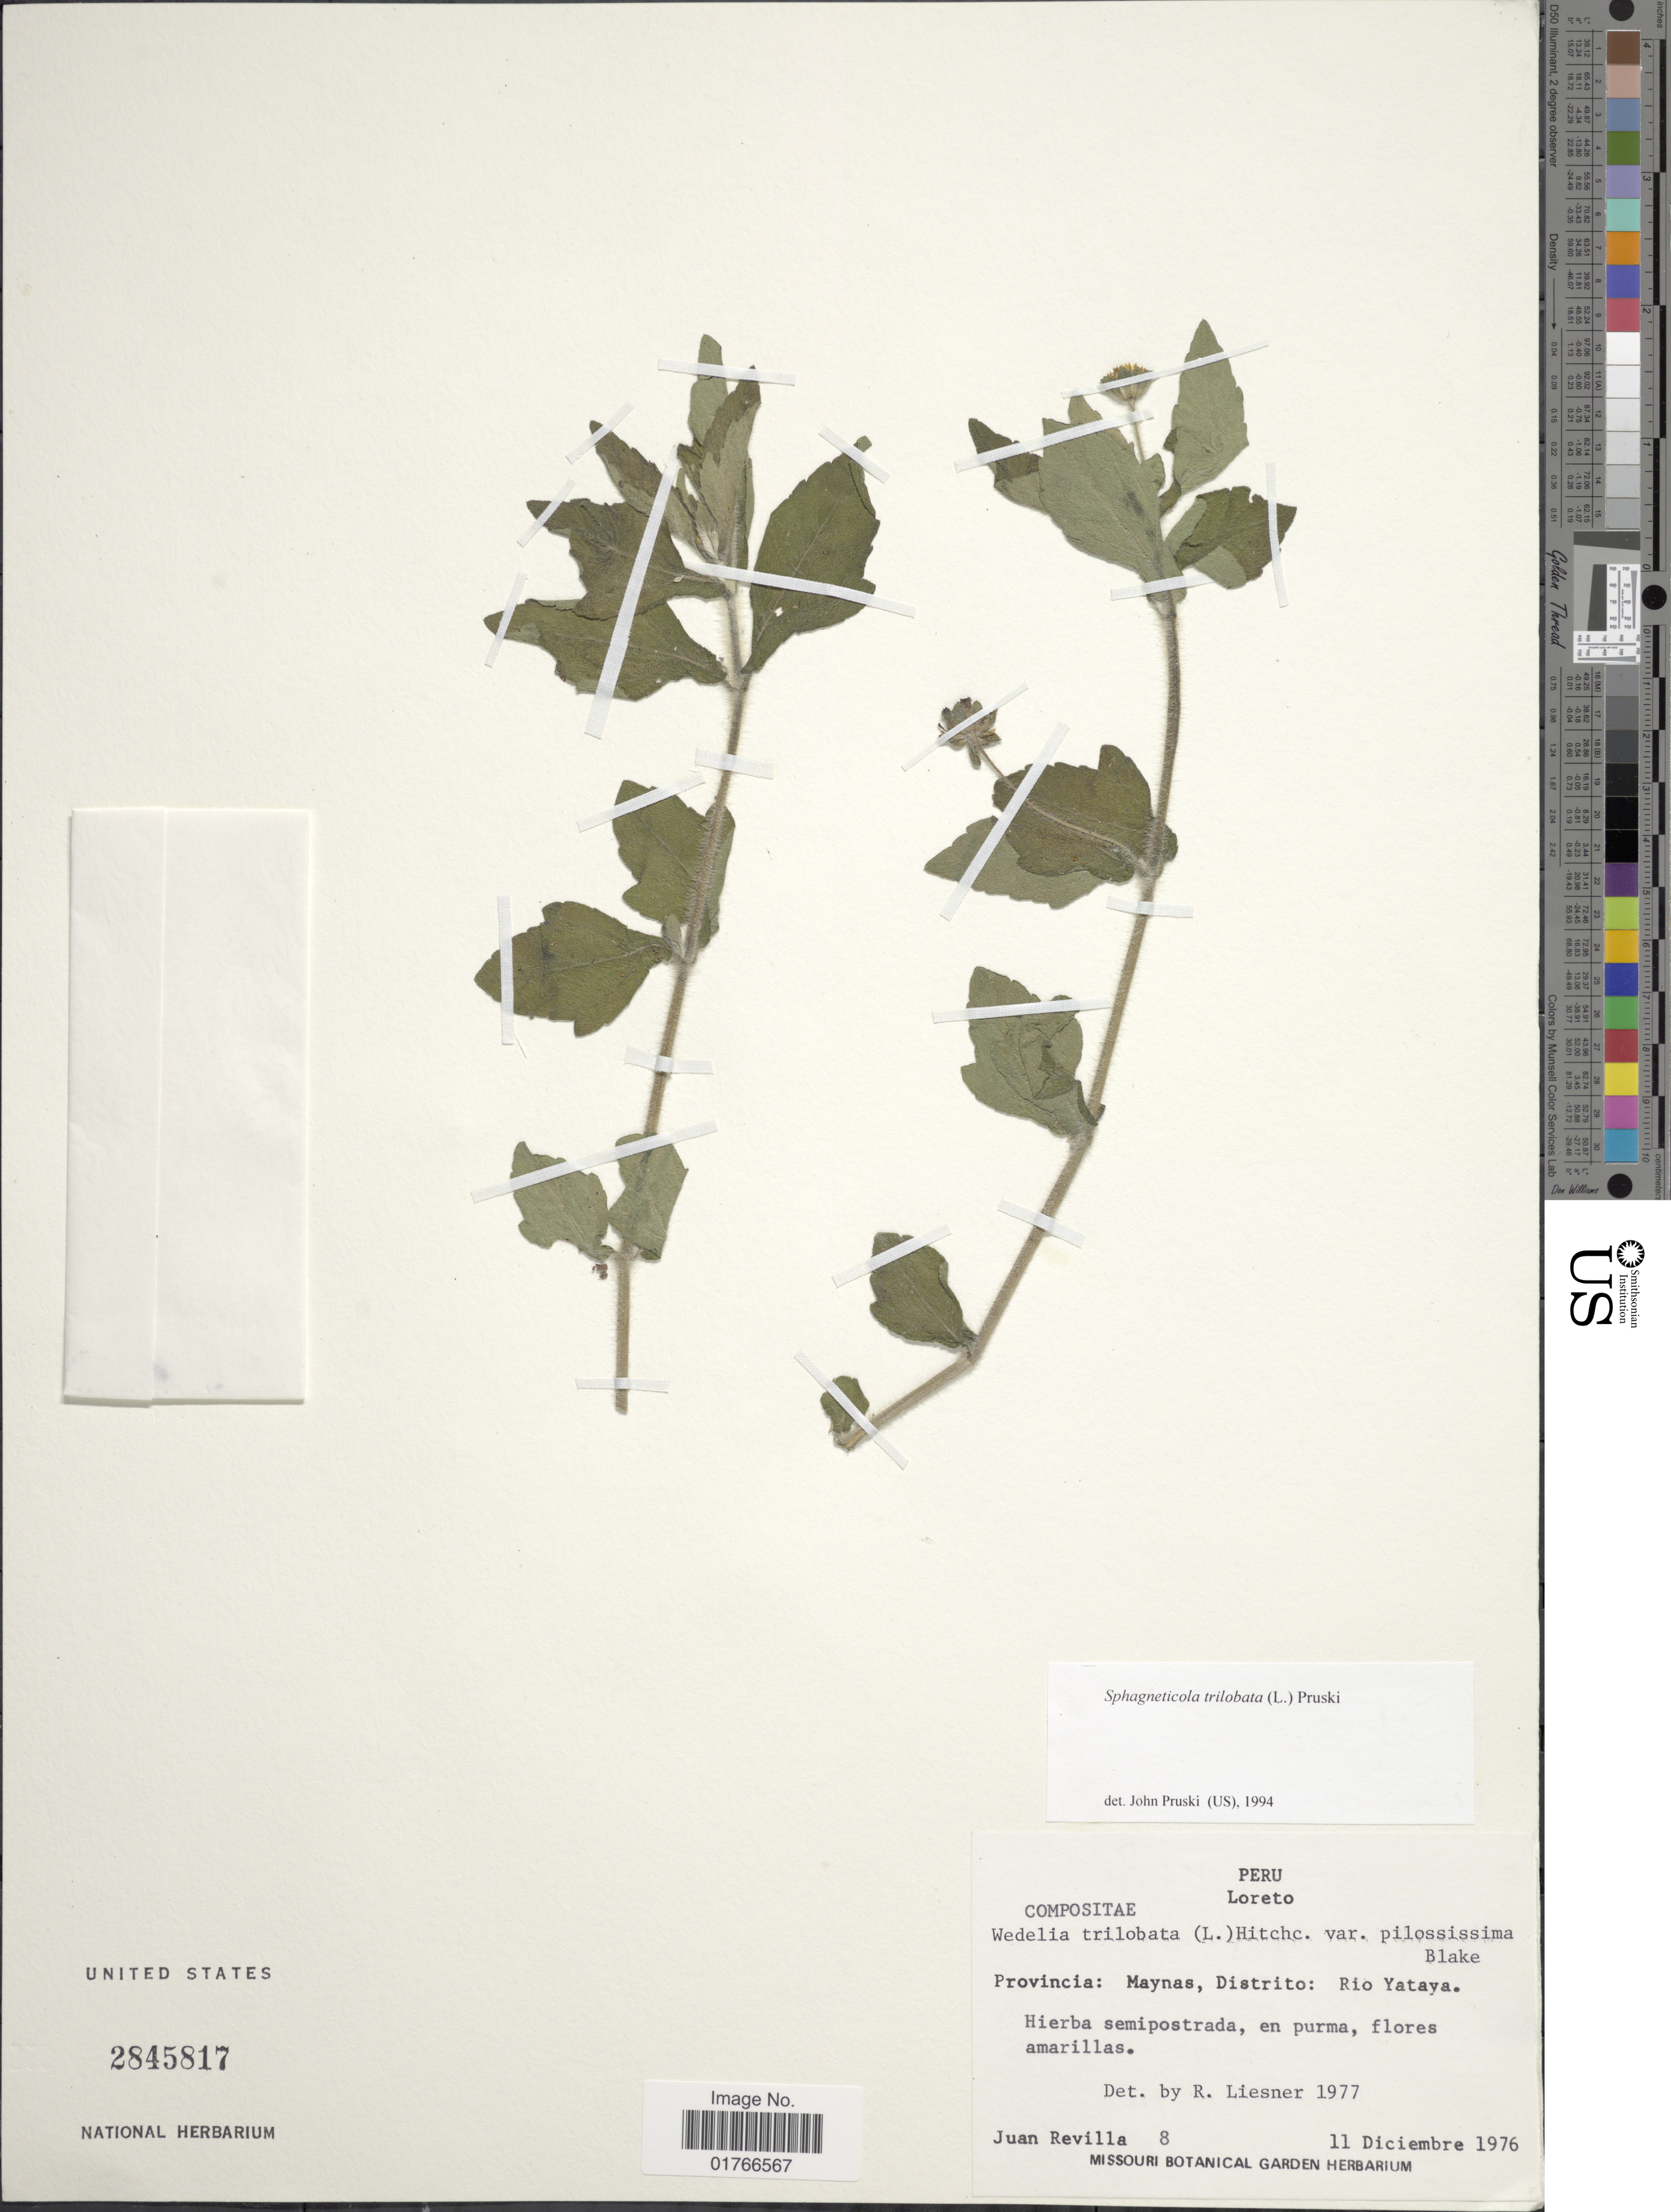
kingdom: Plantae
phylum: Tracheophyta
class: Magnoliopsida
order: Asterales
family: Asteraceae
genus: Sphagneticola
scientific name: Sphagneticola trilobata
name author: (L.) Pruski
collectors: J. Revilla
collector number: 8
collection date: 1976-12-11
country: Peru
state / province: Loreto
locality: Provincia Maynas, Distrito Rio Yataya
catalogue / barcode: US 2845817